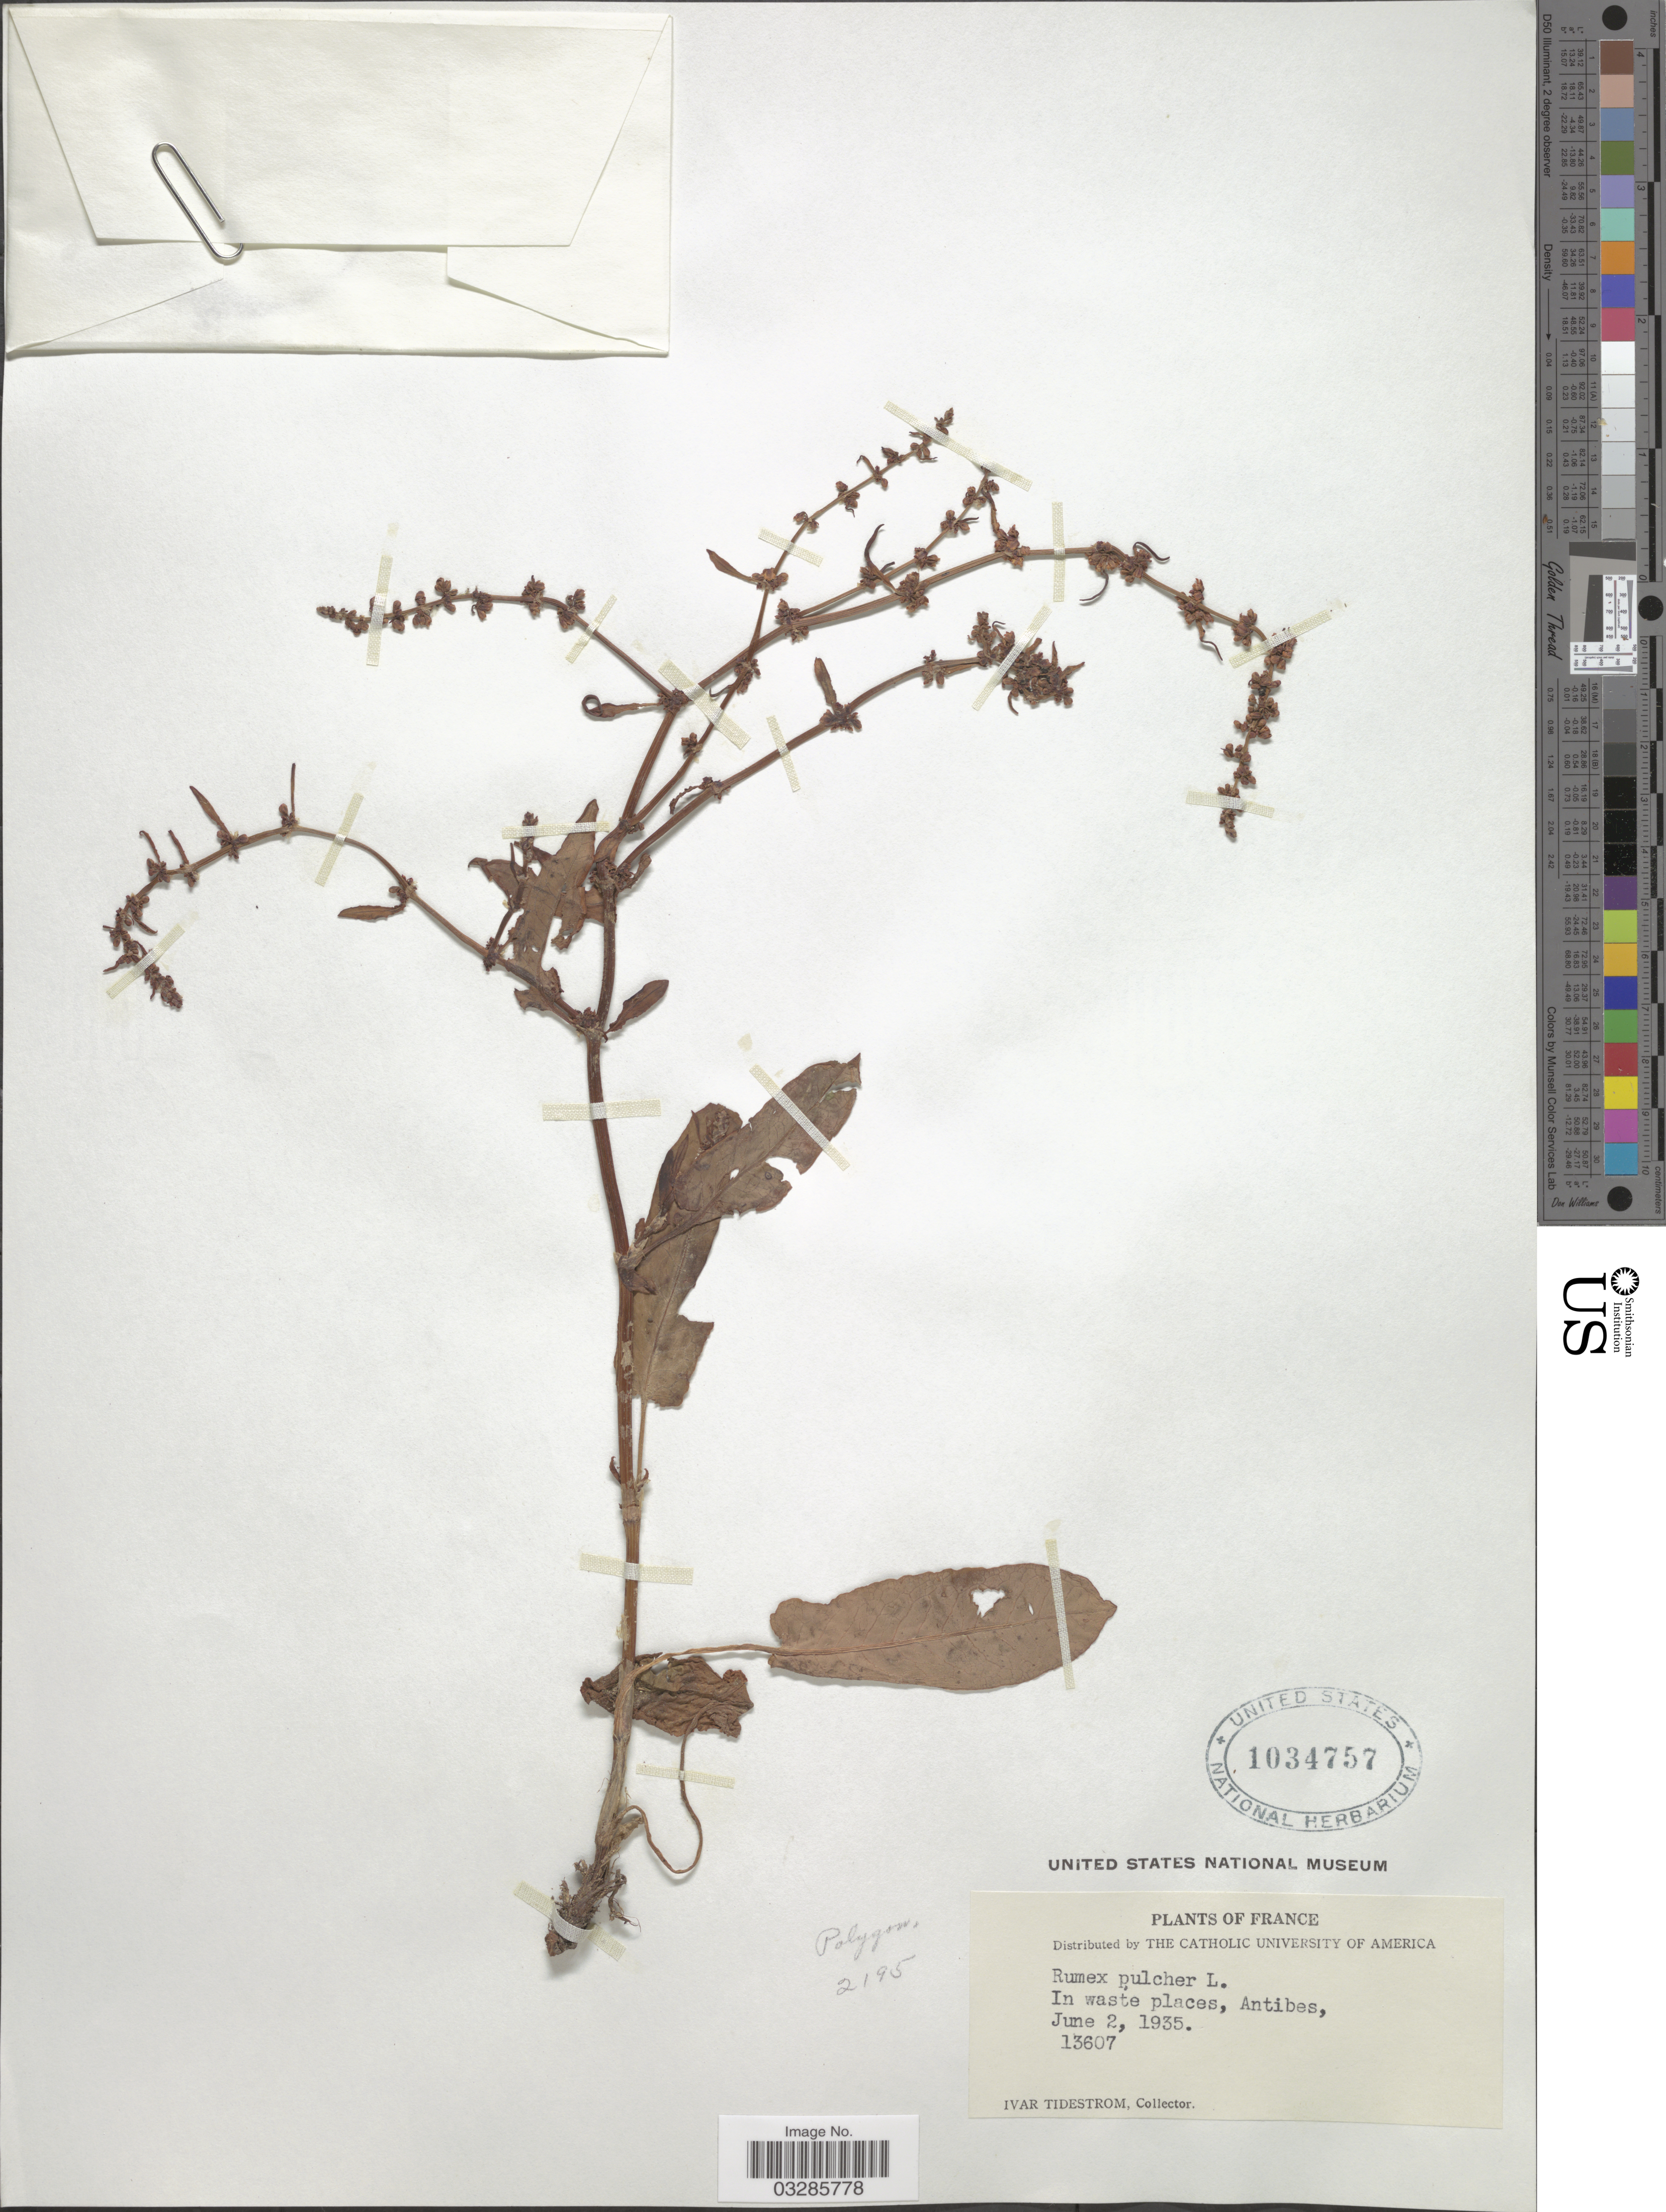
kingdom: Plantae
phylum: Tracheophyta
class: Magnoliopsida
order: Caryophyllales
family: Polygonaceae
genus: Rumex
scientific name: Rumex pulcher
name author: L.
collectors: I. F. Tidestrom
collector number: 13607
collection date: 1935-06-02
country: France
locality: Antibes.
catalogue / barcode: US 1034757